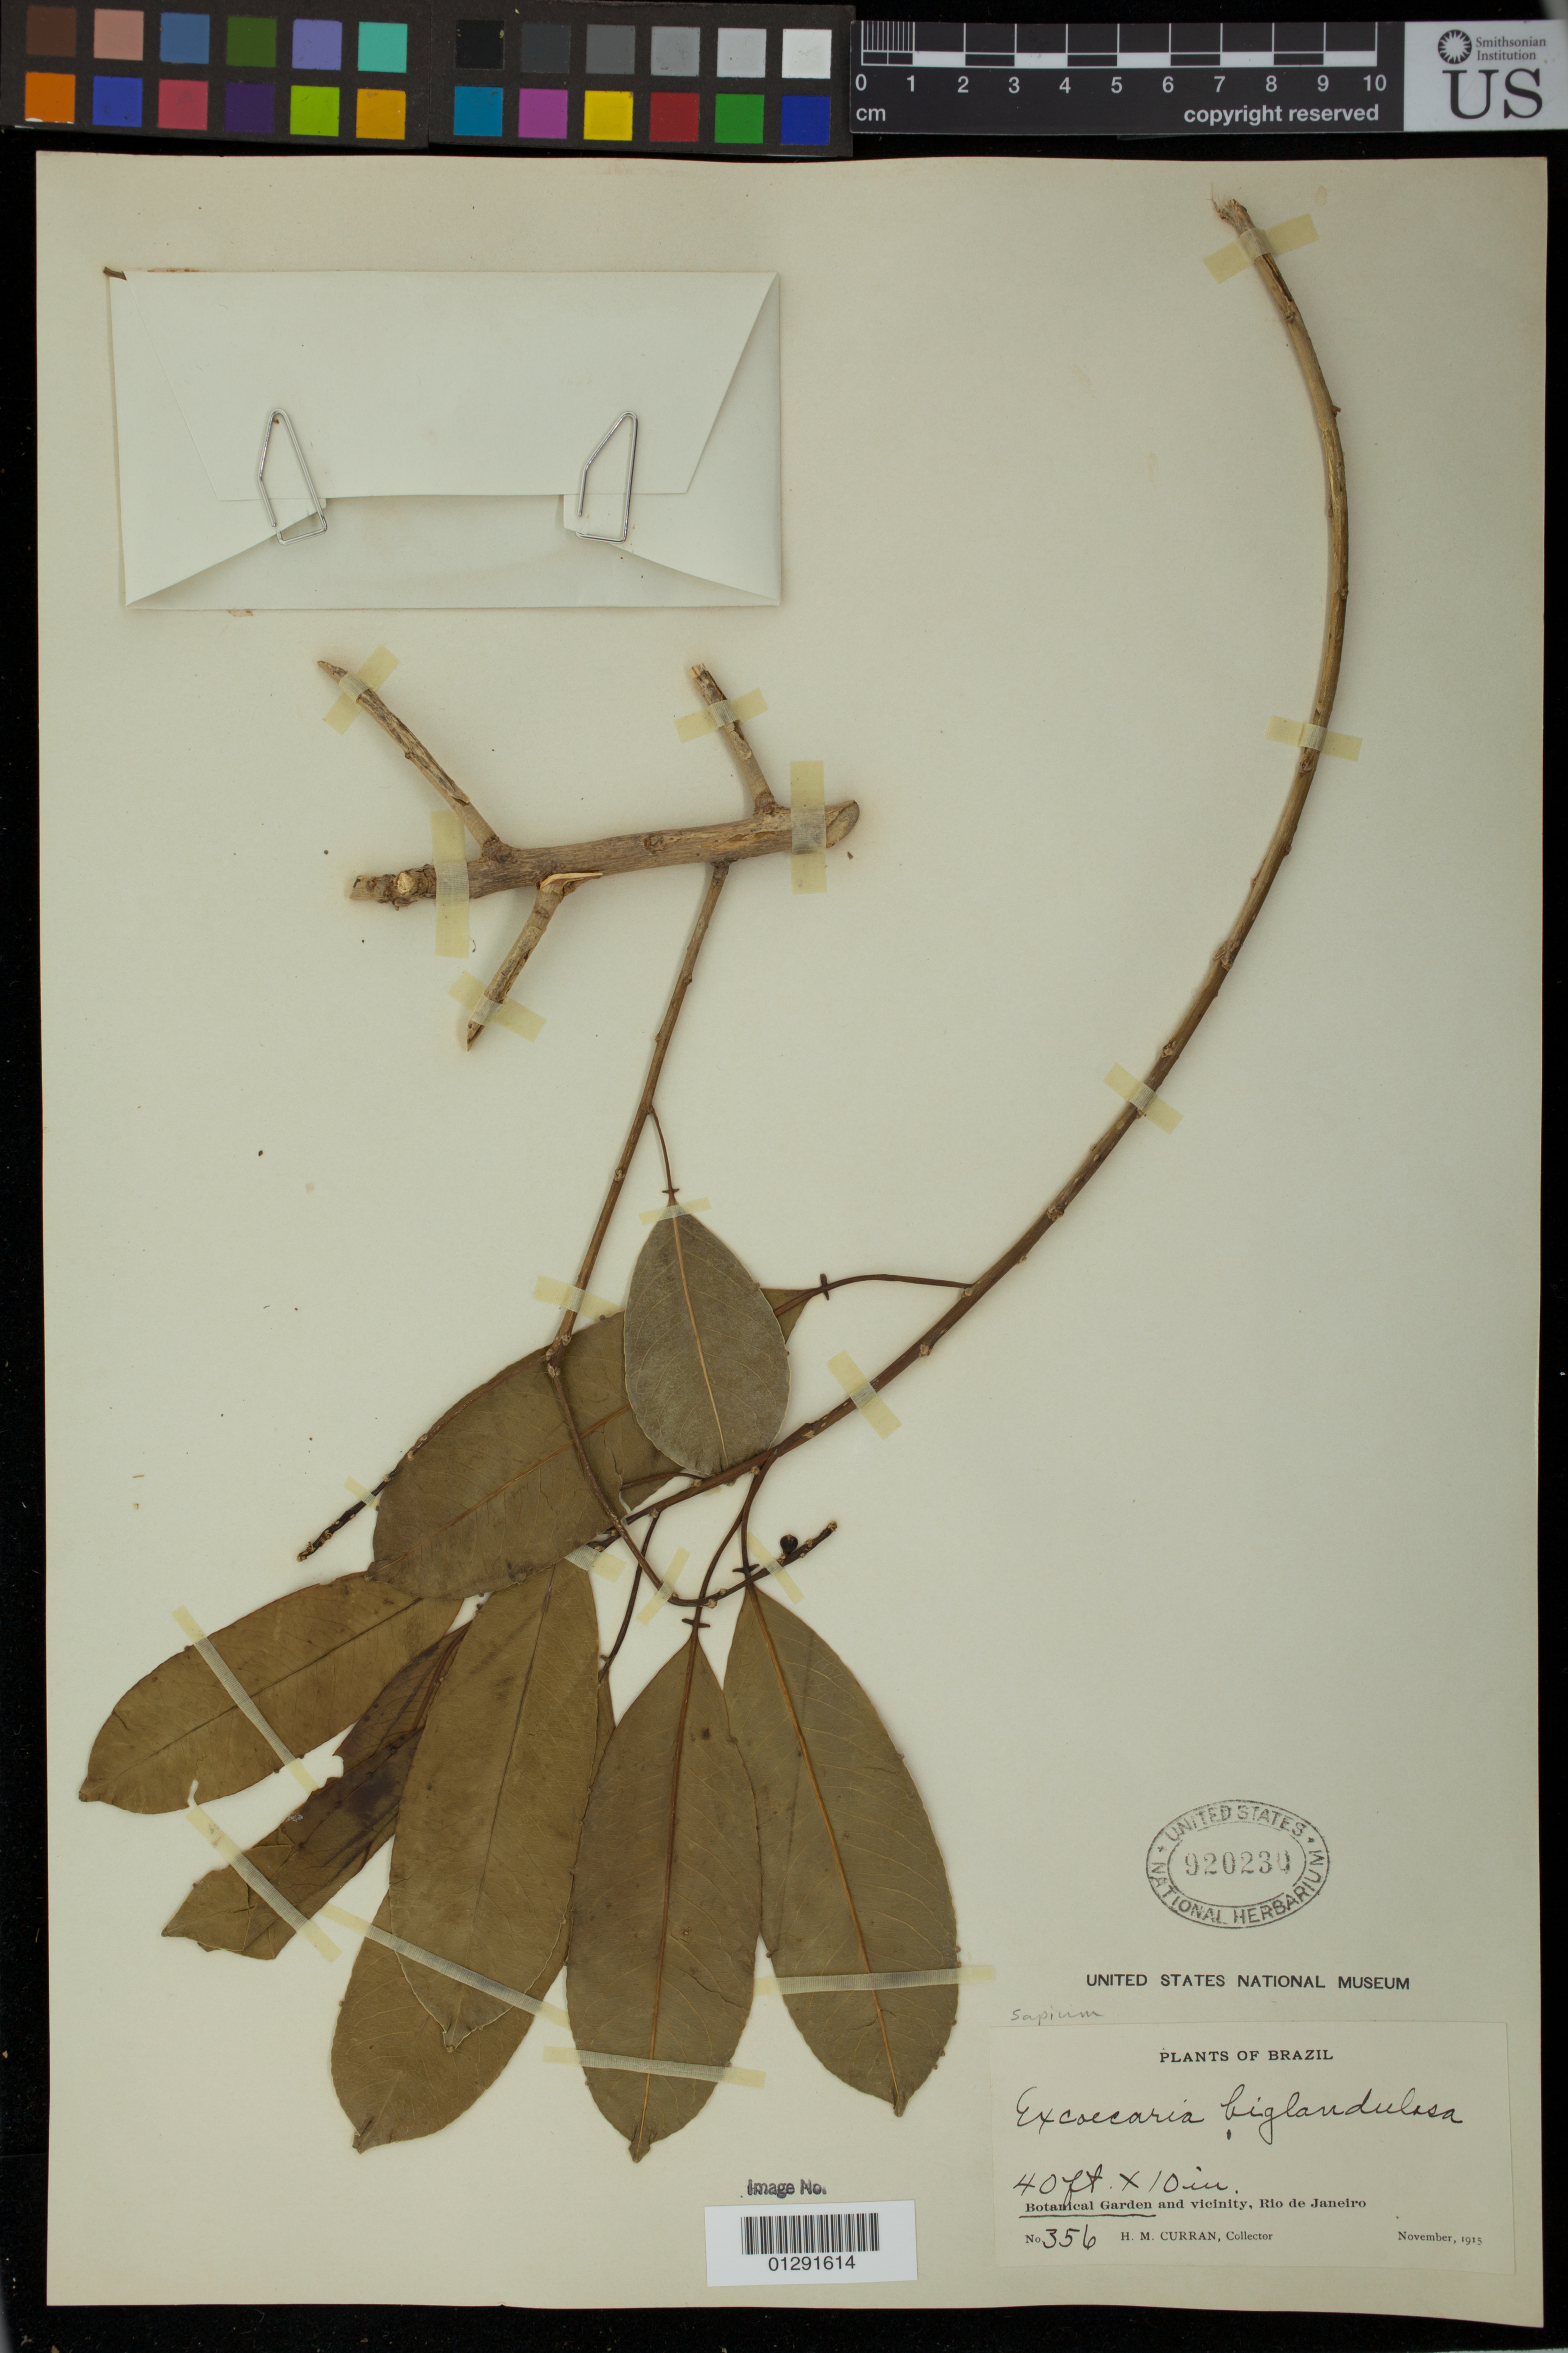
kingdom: Plantae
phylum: Tracheophyta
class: Magnoliopsida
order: Malpighiales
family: Euphorbiaceae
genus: Sapium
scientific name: Sapium sp.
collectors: H. M. Curran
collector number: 356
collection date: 1915-11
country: Brazil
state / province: Rio de Janeiro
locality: Botanical Garden and vicinity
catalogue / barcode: US 920230